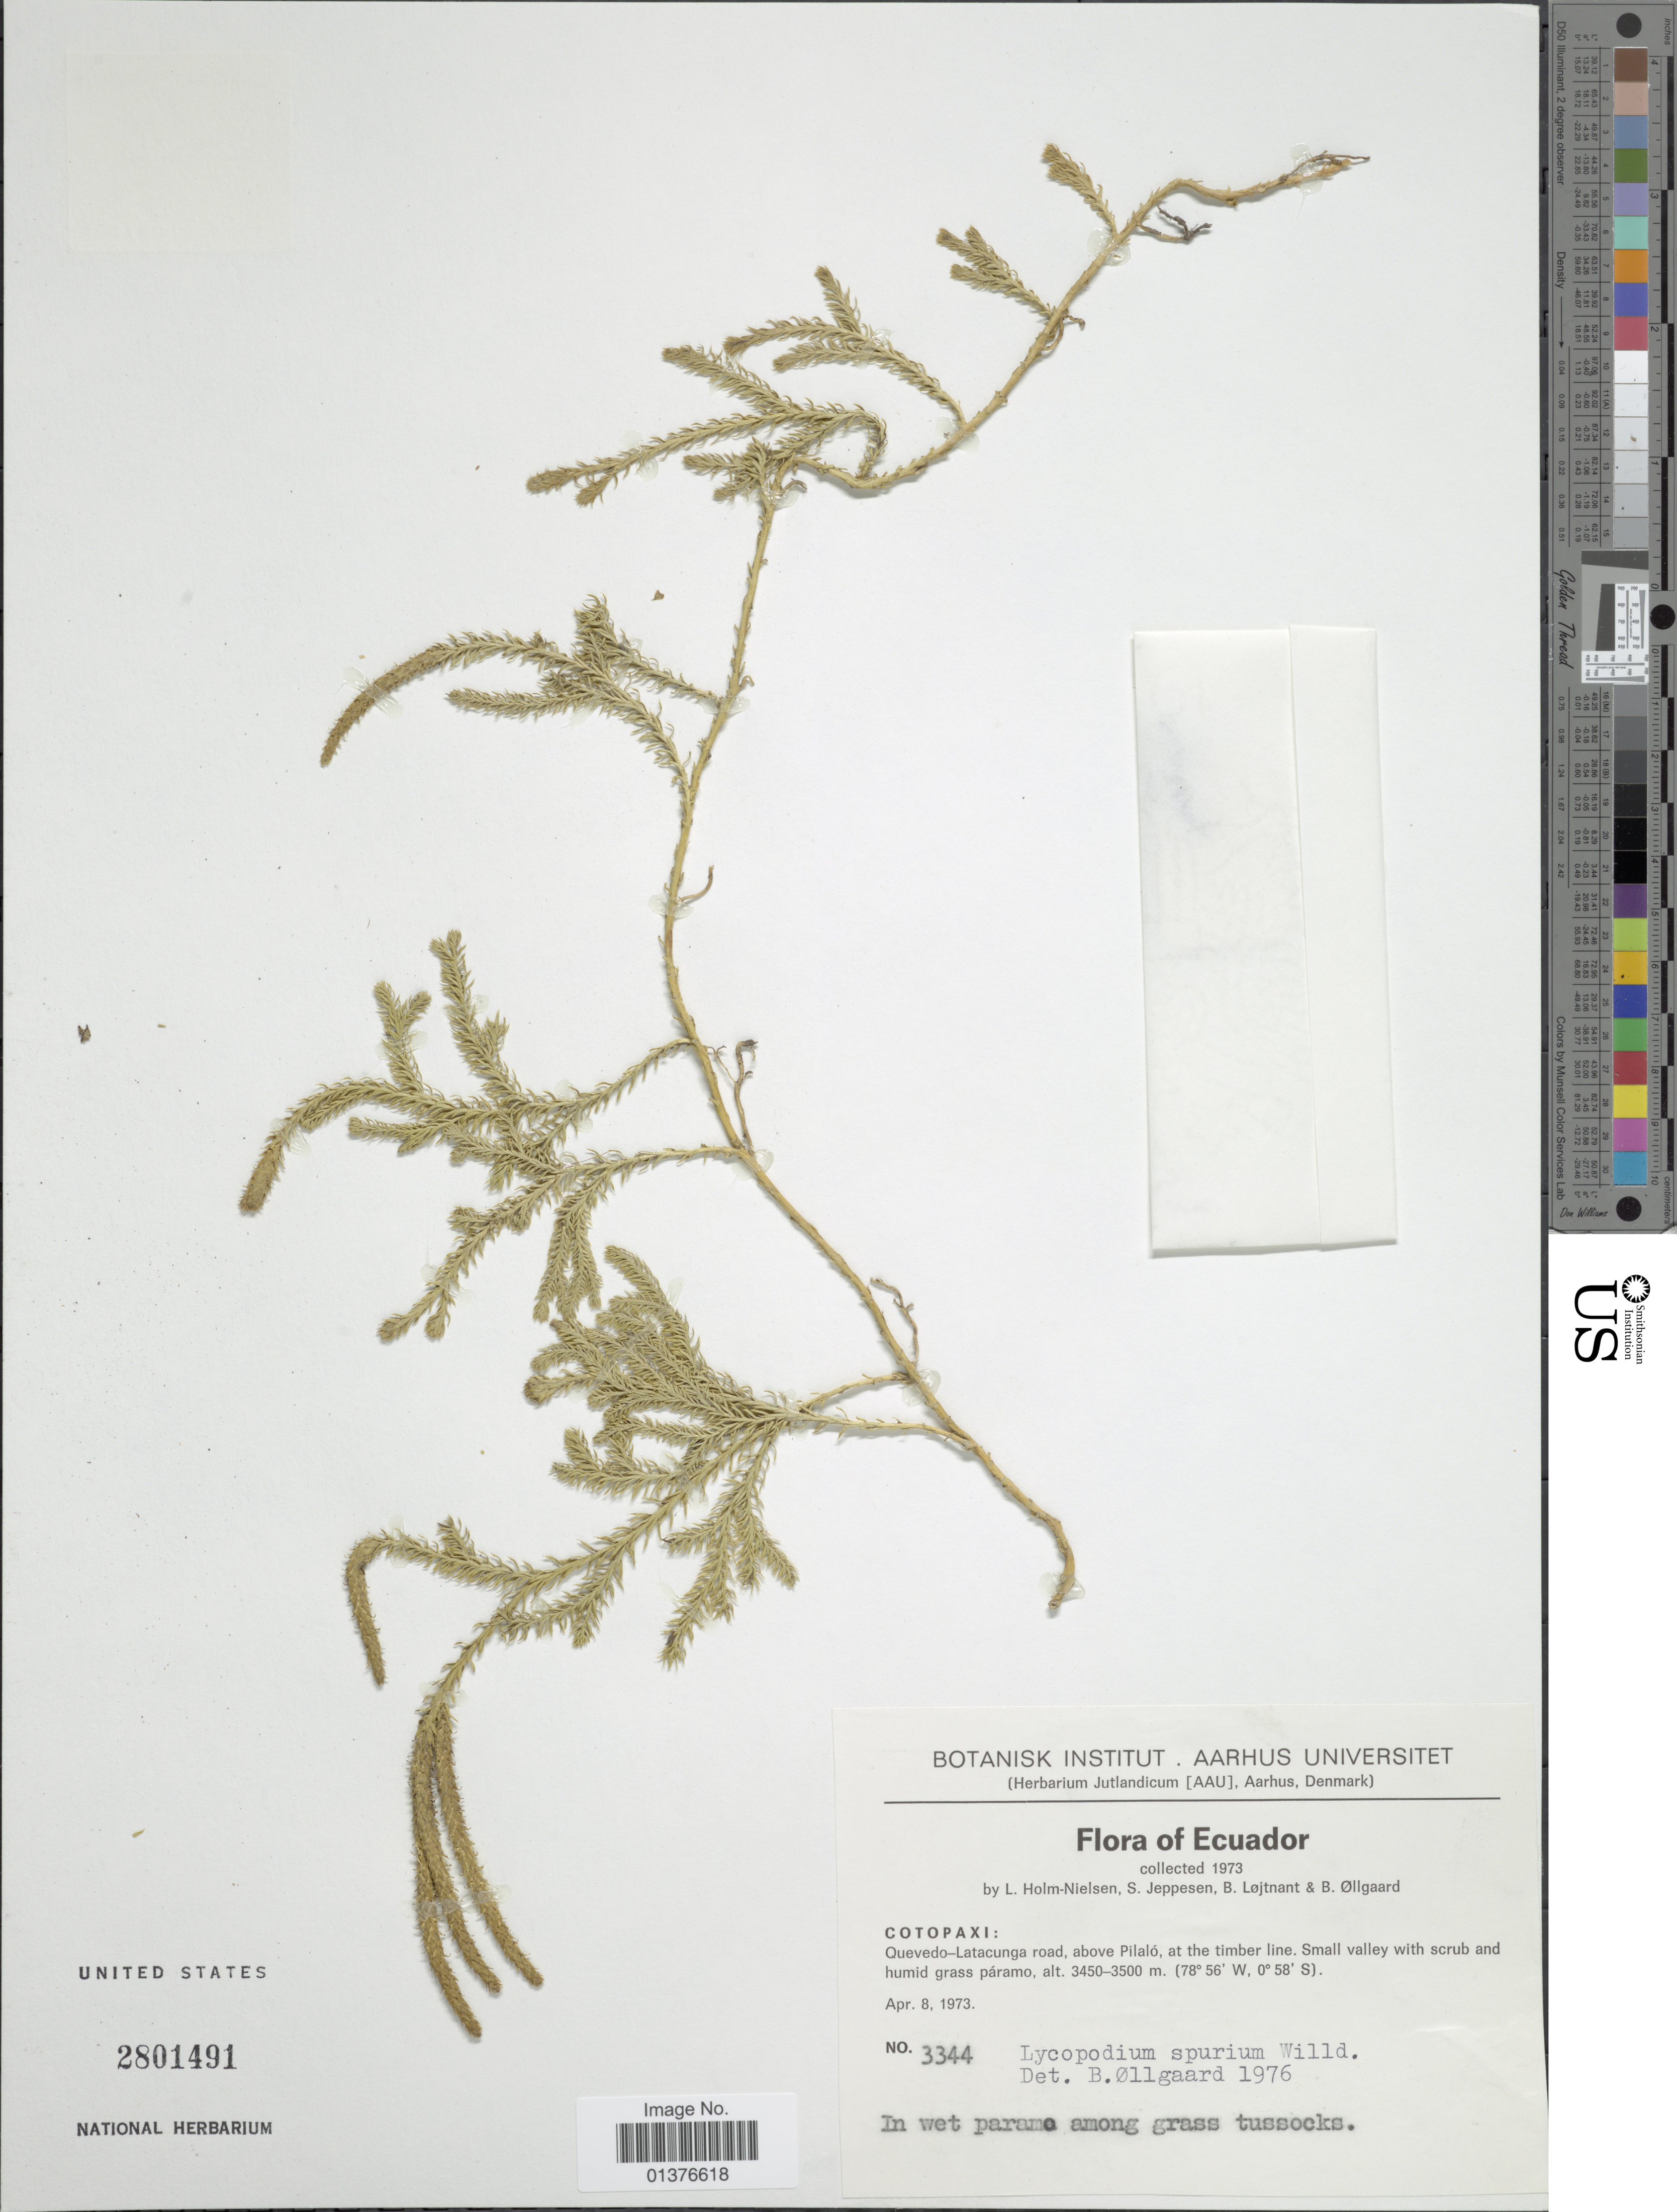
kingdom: Plantae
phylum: Tracheophyta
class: Lycopodiopsida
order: Lycopodiales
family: Lycopodiaceae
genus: Austrolycopodium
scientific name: Austrolycopodium magellanicum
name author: (P. Beauv.) Holub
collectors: L. B. Holm-Nielsen, S. Jeppesen, B. Löjtnant & B. Øllgaard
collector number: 3344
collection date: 1973-04-08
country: Ecuador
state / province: Cotopaxi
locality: Quevedo-Latacunga road, above Pilaló, at timber line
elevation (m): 3450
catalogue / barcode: US 2801491